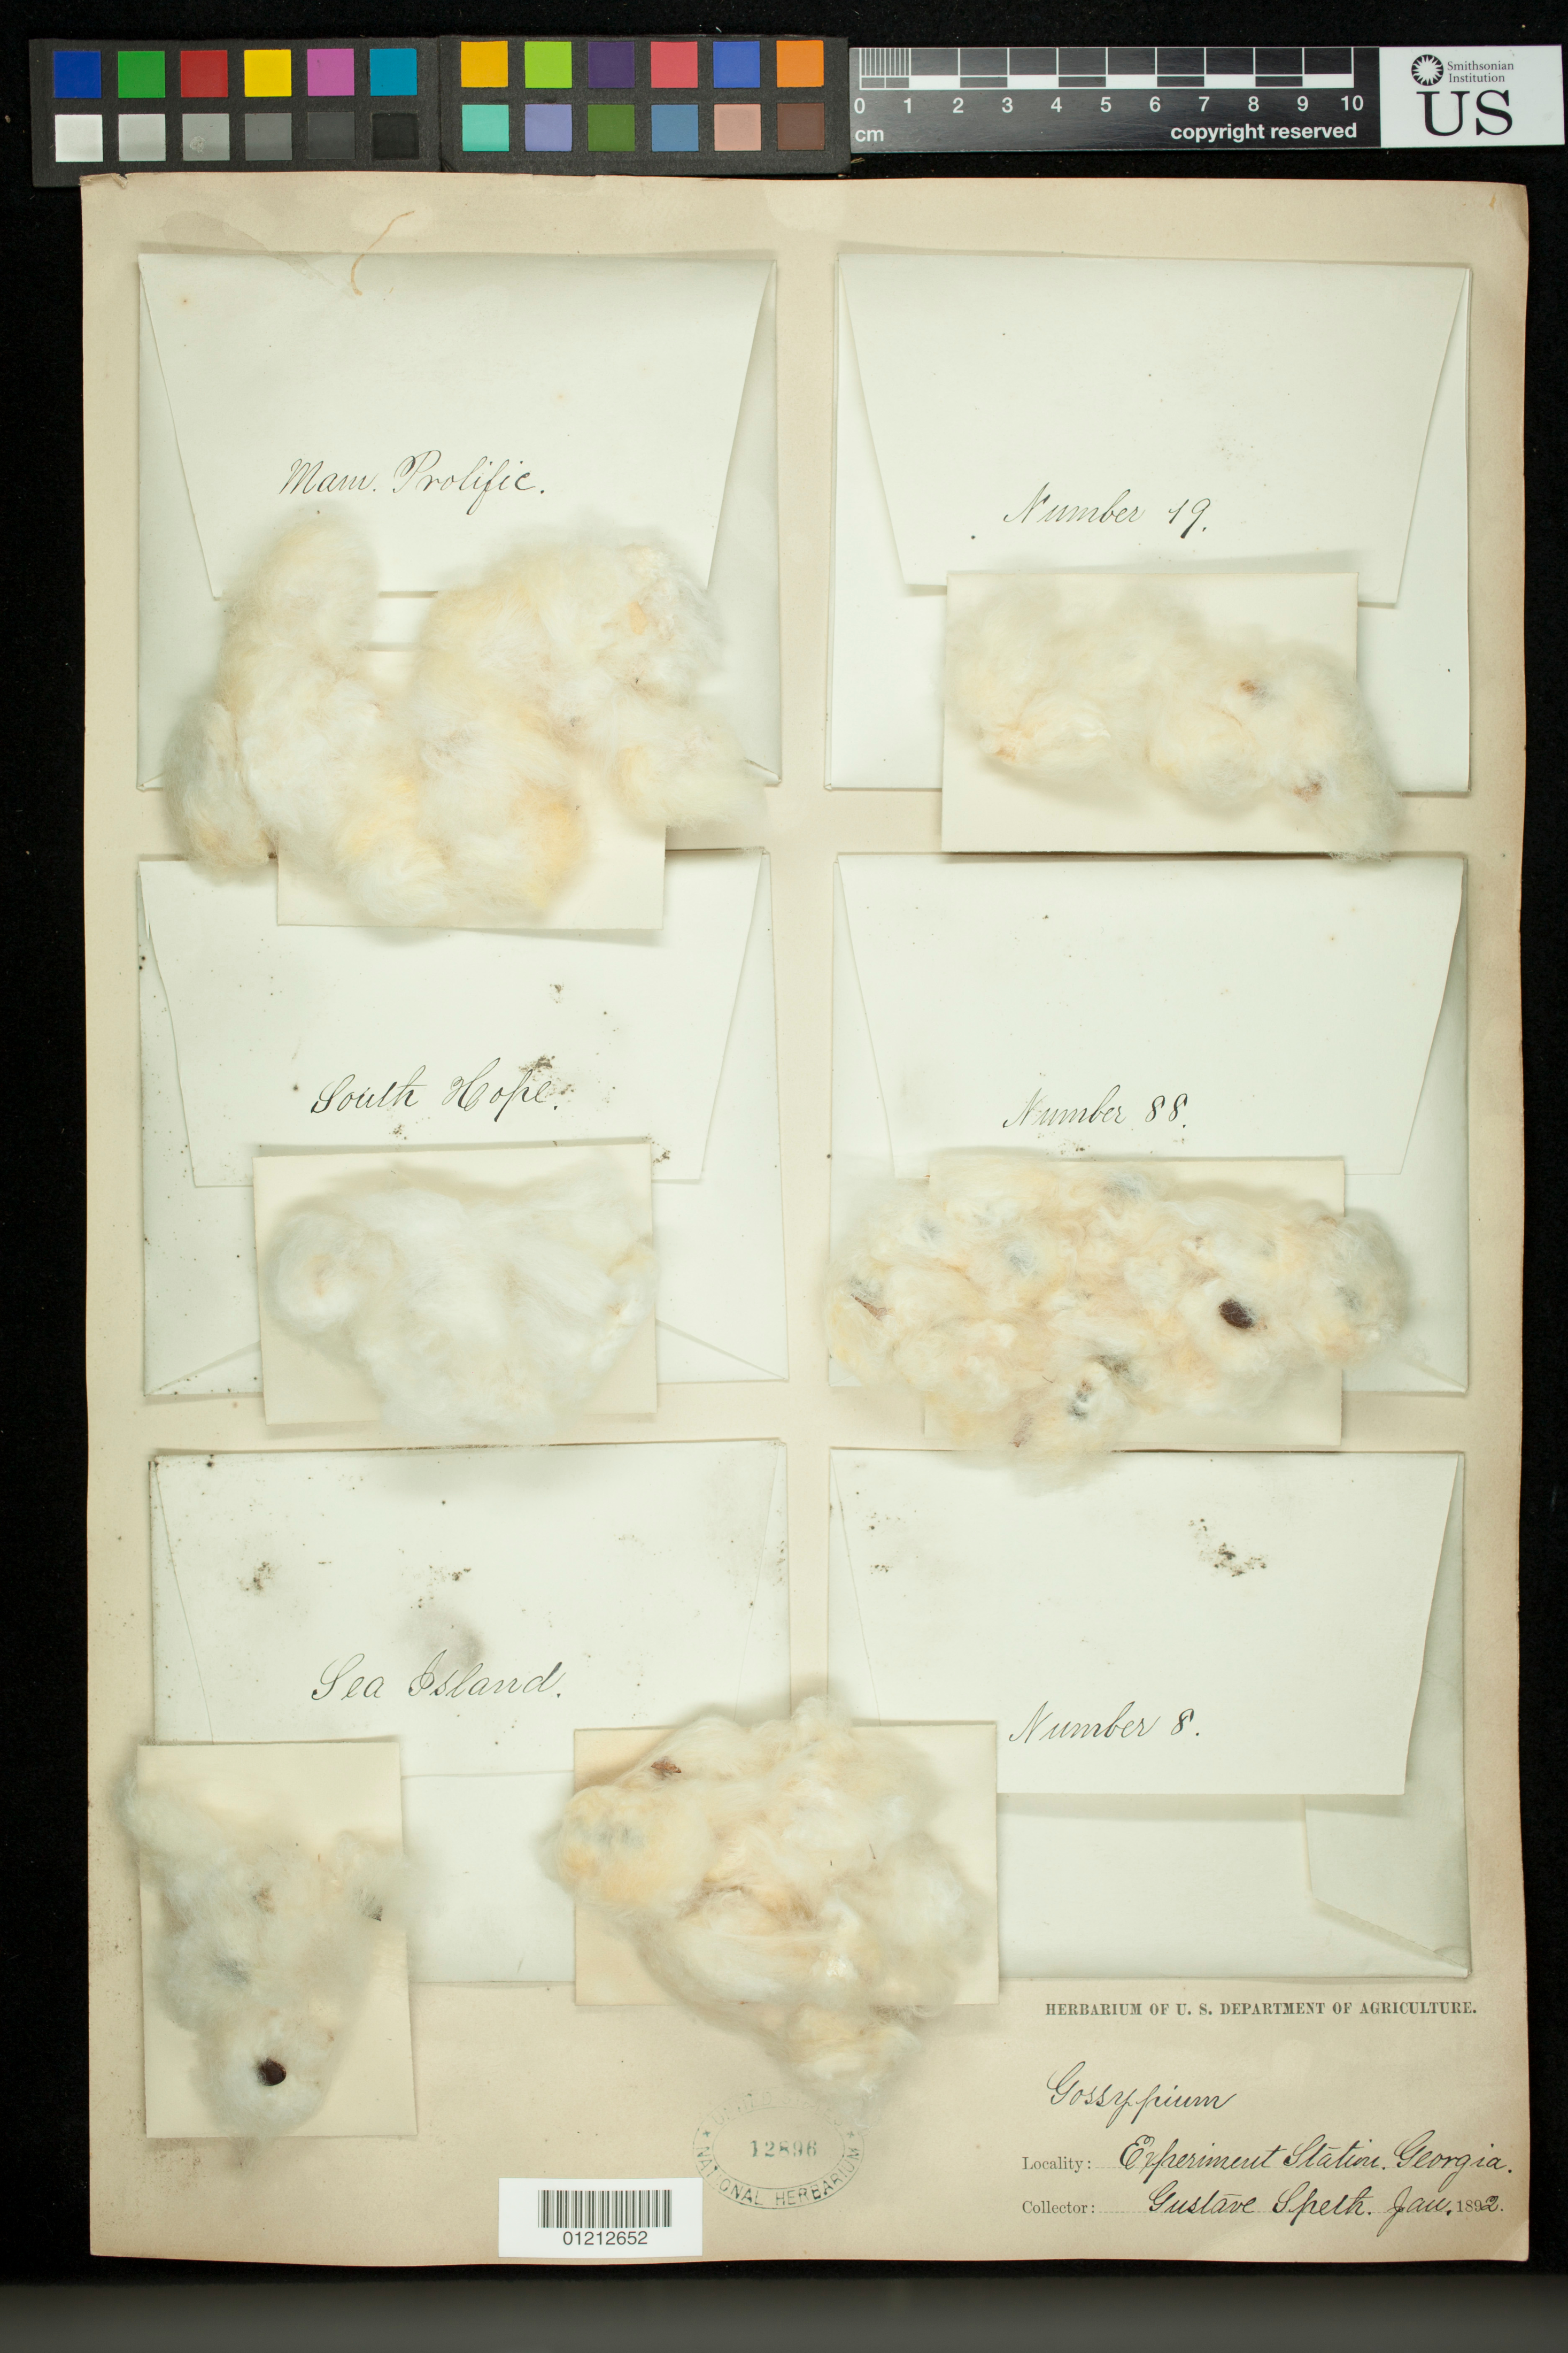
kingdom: Plantae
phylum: Tracheophyta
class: Magnoliopsida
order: Malvales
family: Malvaceae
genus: Gossypium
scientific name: Gossypium sp.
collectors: G. Speth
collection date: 1892-01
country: United States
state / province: Georgia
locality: Experiment Station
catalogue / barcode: US 12896